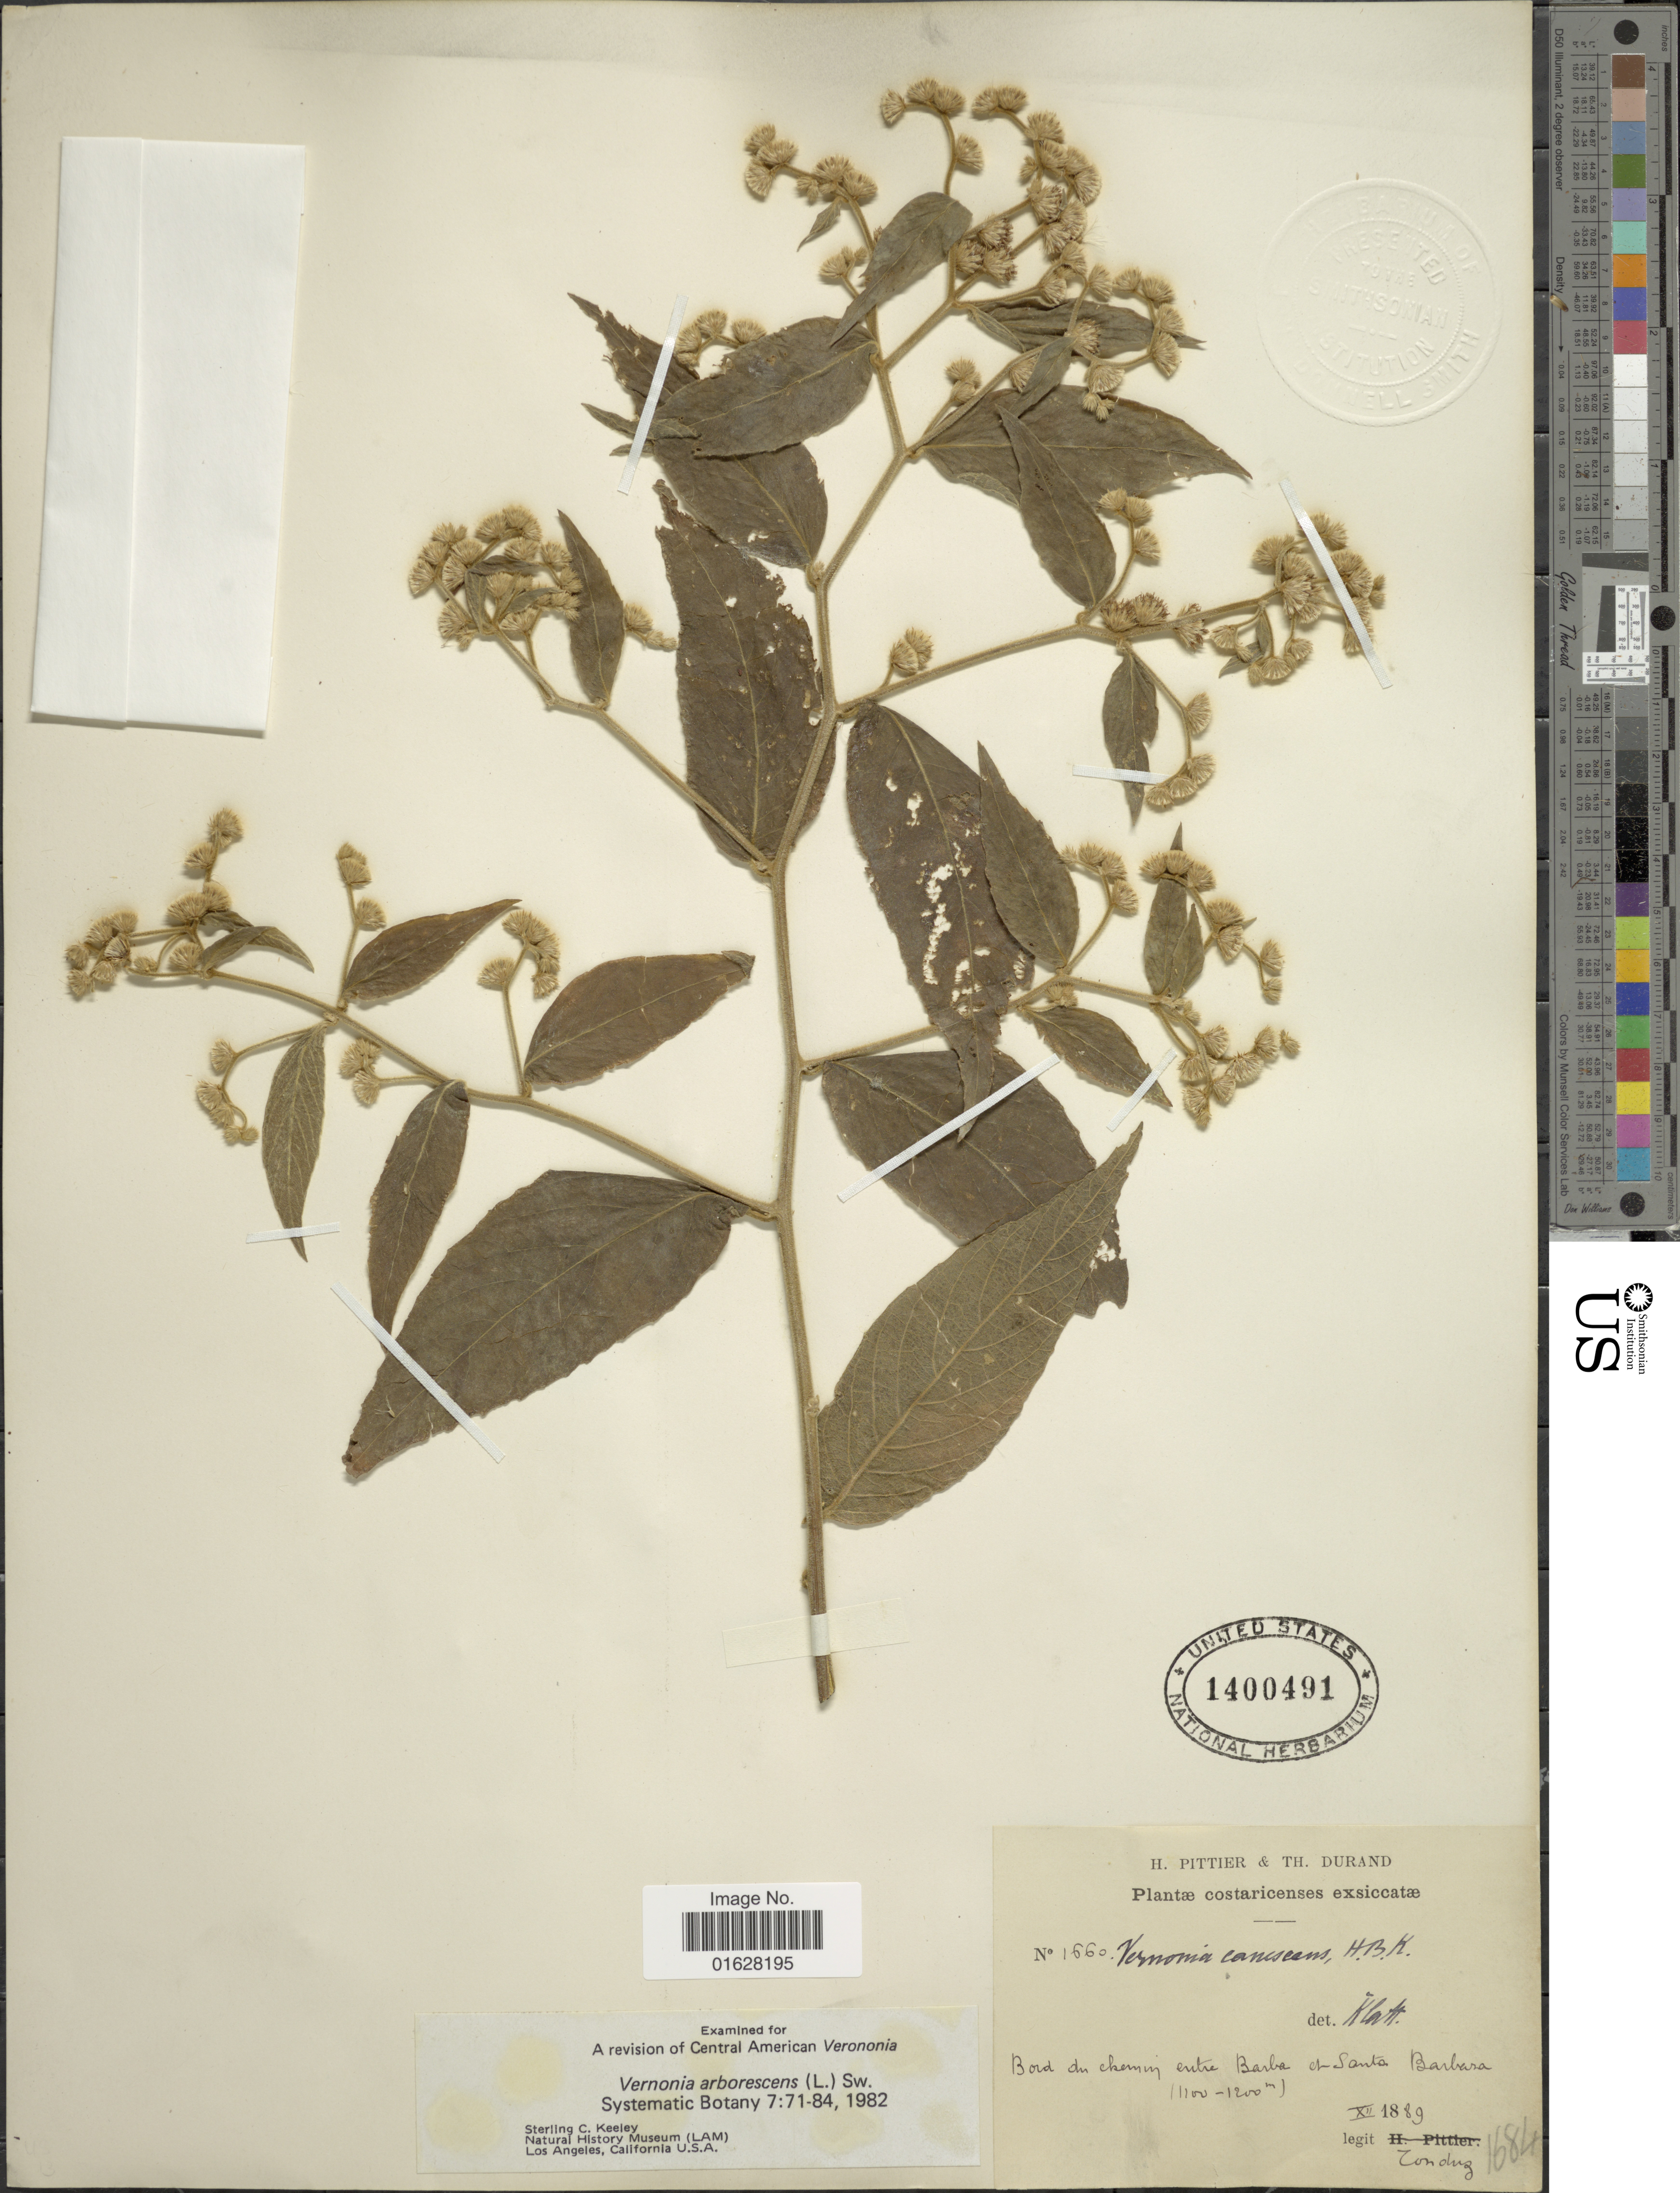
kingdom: Plantae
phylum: Tracheophyta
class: Magnoliopsida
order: Asterales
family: Asteraceae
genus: Lepidaploa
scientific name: Lepidaploa canescens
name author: (Kunth) H. Rob.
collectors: A. Tonduz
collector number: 1660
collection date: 1889-12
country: Costa Rica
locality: Costaricenses, bord du chemins entre Barba et Santa Barbara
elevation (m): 1100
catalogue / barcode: US 1400491